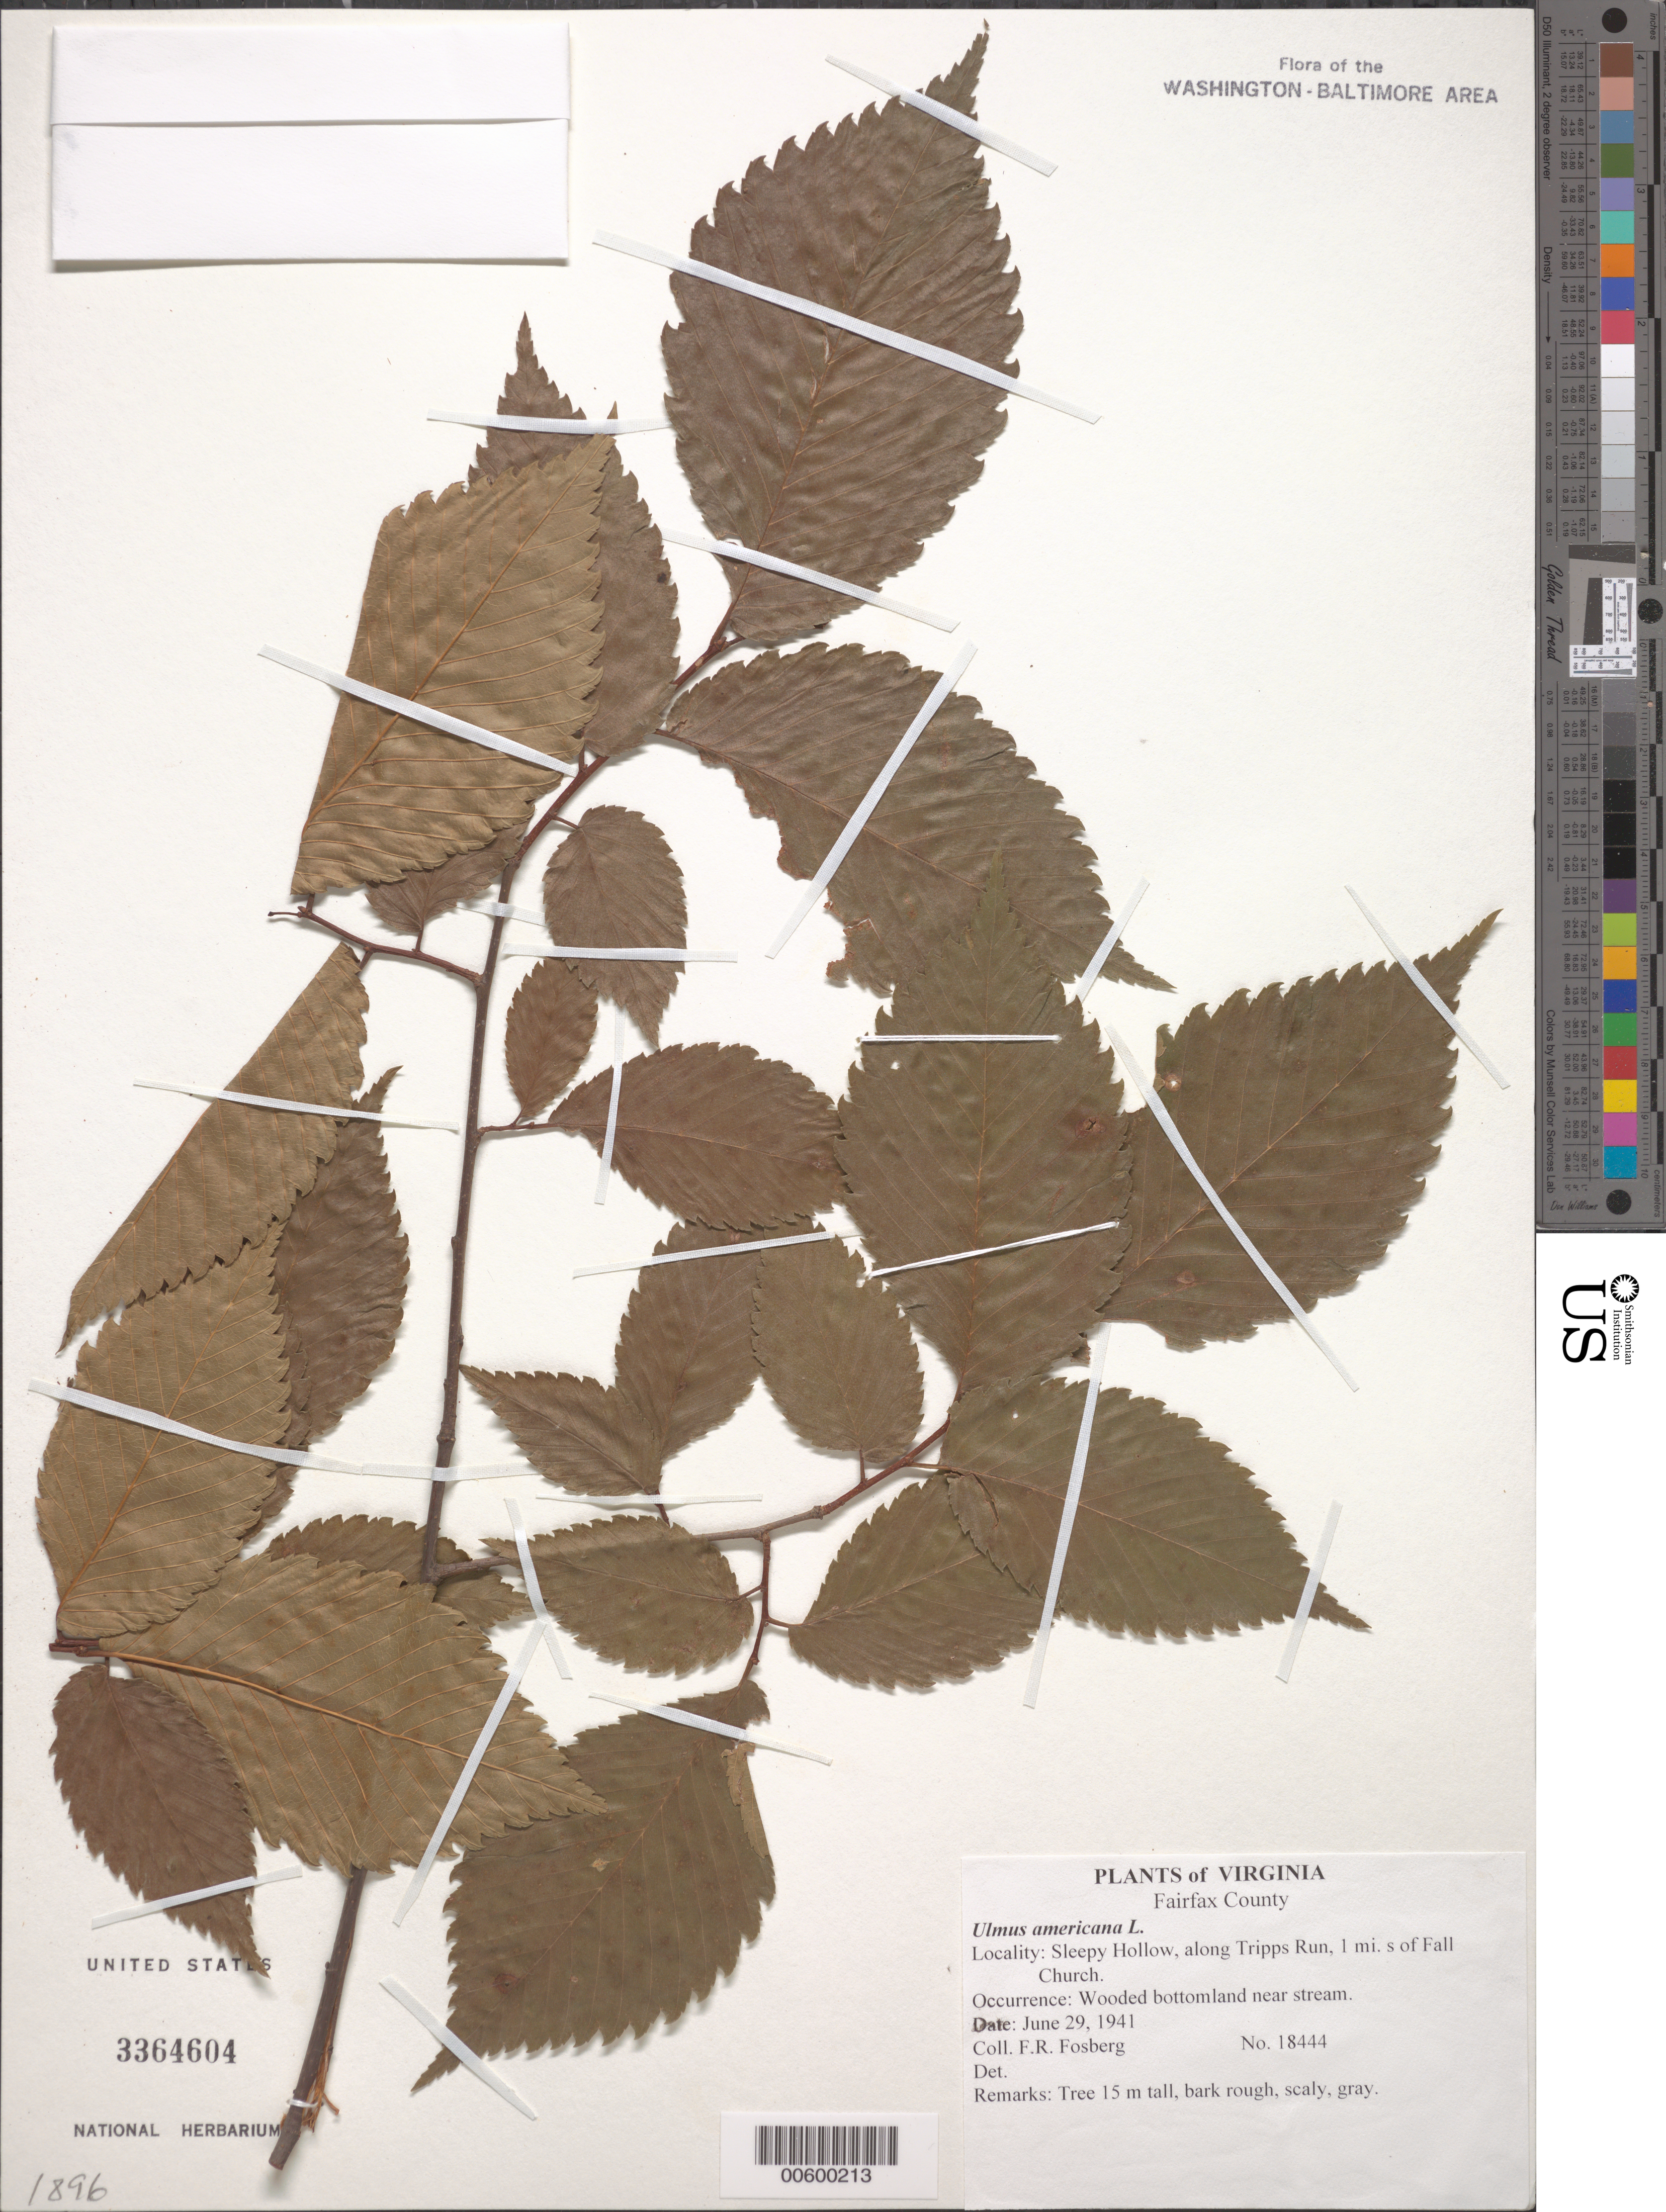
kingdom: Plantae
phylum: Tracheophyta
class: Magnoliopsida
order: Rosales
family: Ulmaceae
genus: Ulmus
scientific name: Ulmus americana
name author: L.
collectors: F. R. Fosberg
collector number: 18444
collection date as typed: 29 Jun 1941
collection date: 1941-06-29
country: United States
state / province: Virginia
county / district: Fairfax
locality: Sleepy Hollow, along Tripps Run, 1 mi. s of Fall Church.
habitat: Wooded bottomland near stream.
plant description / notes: Common name: American Elm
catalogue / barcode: US 3364604